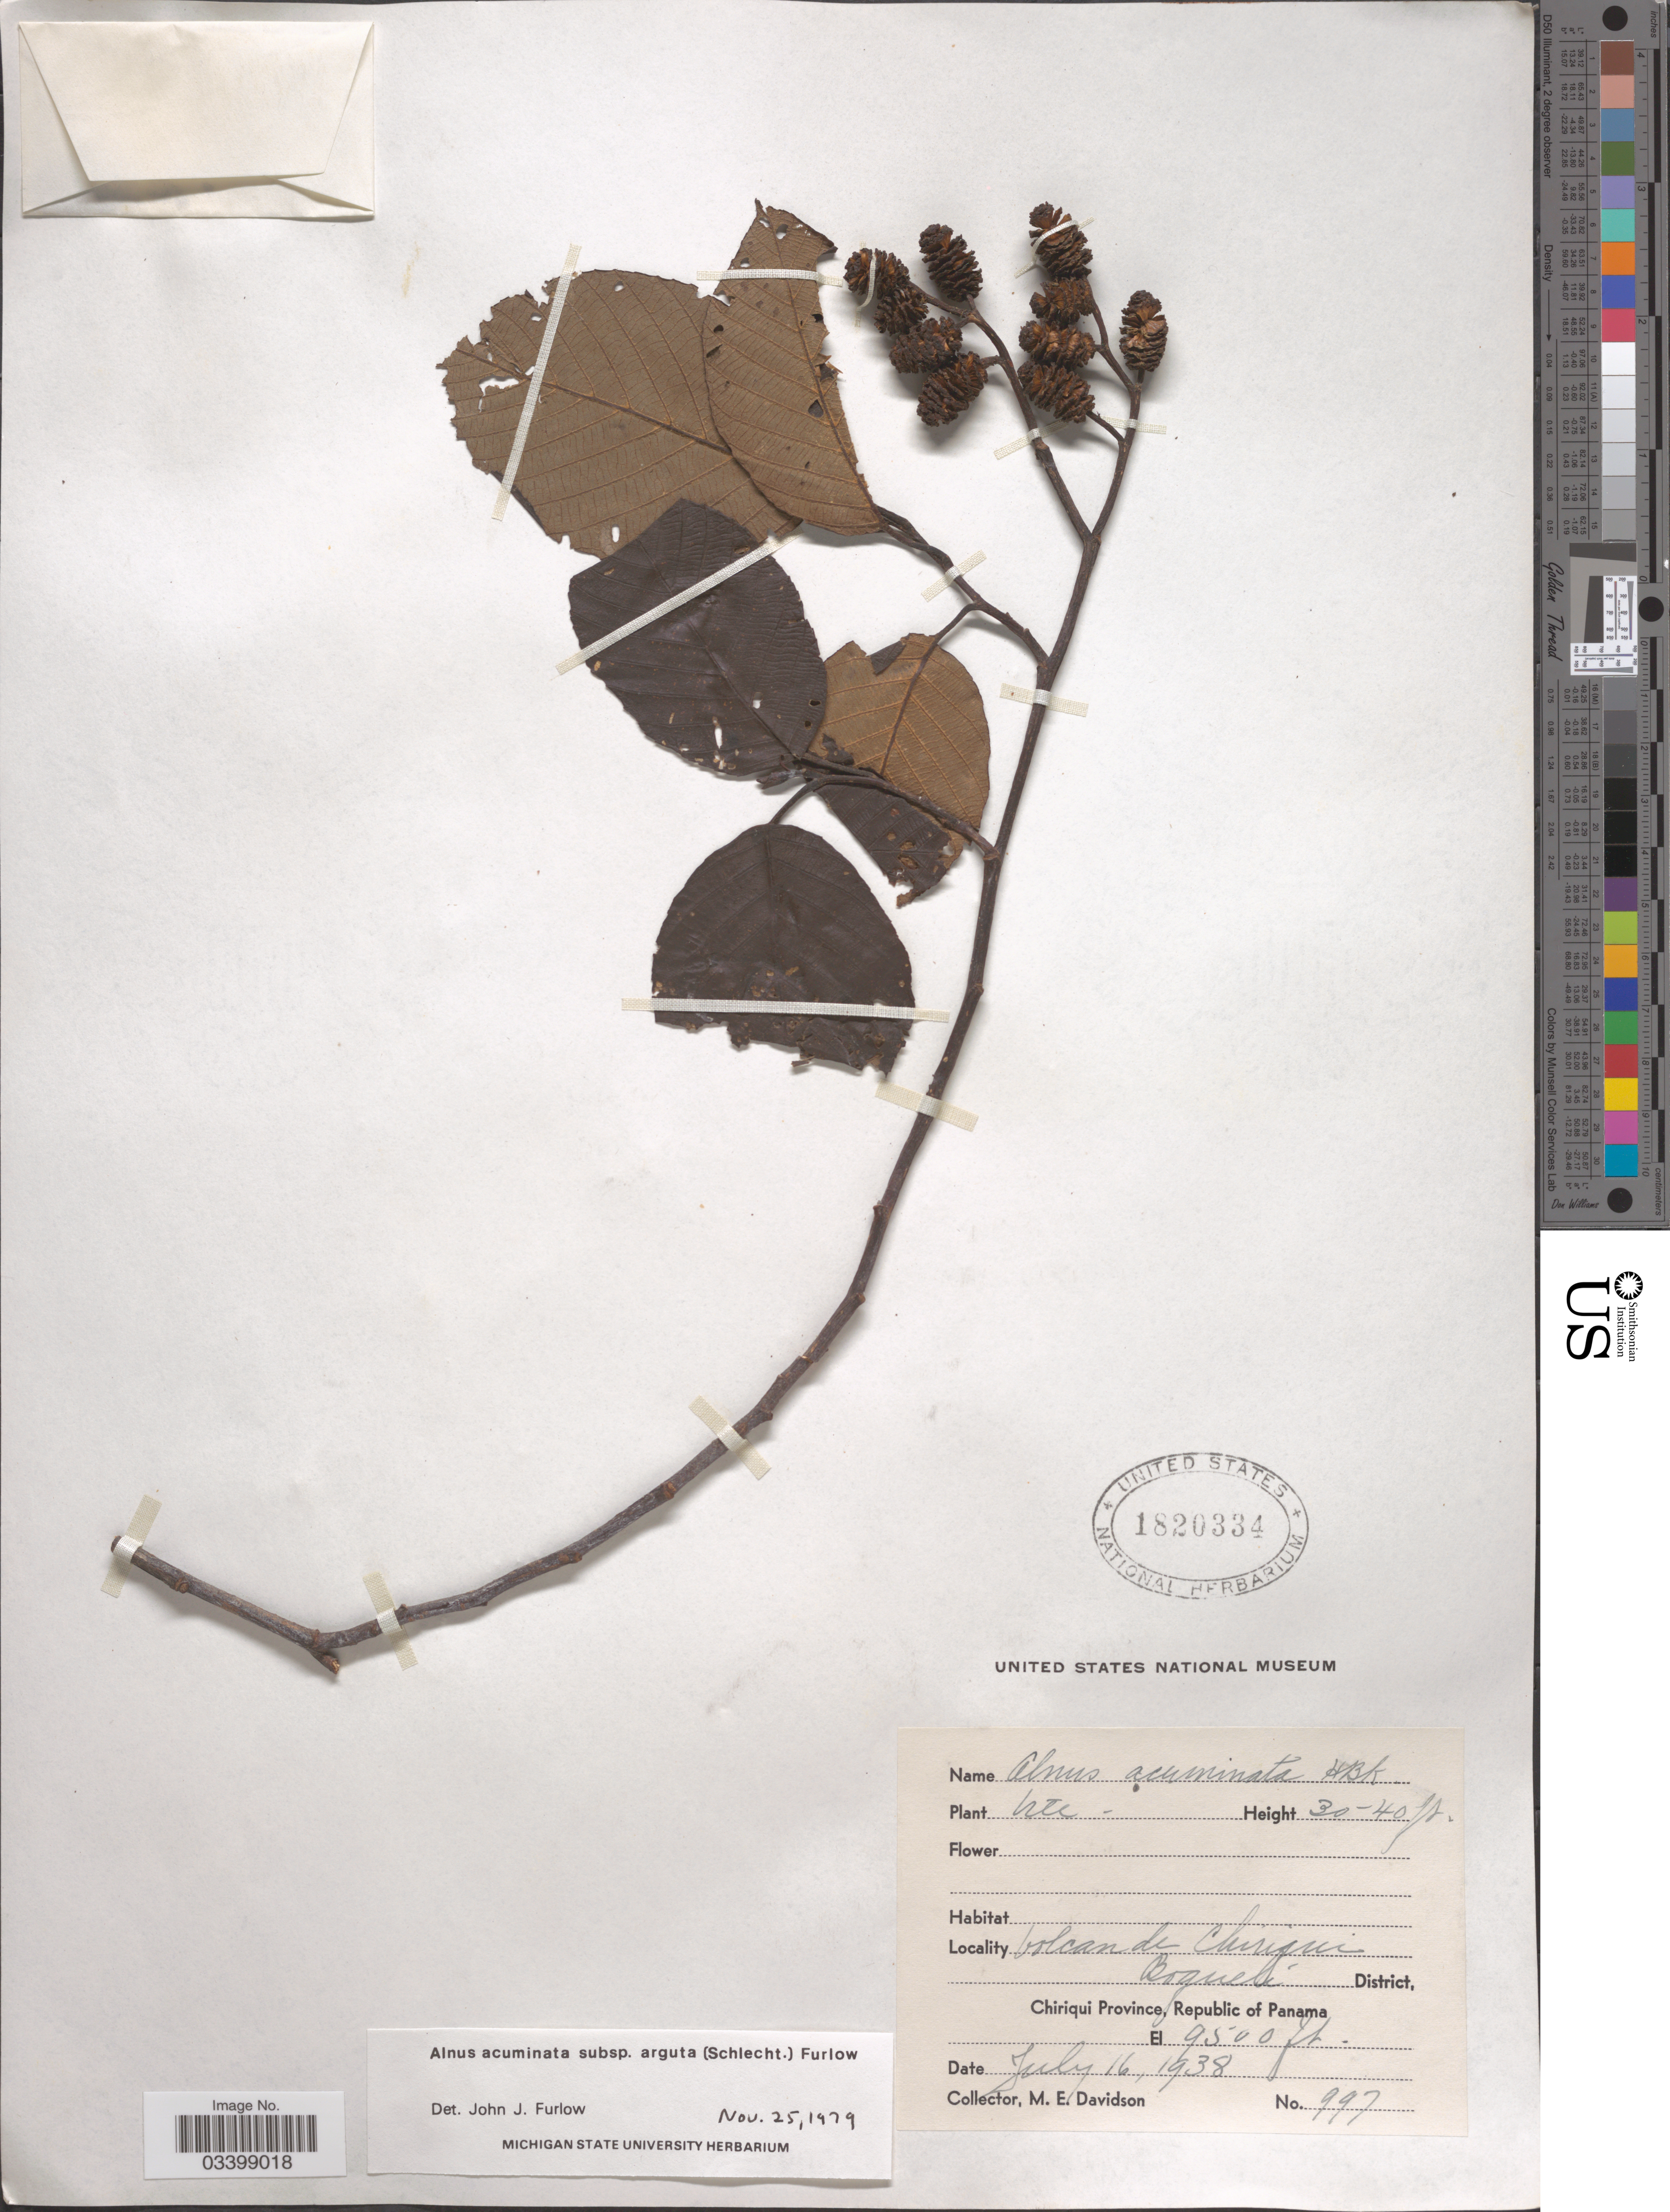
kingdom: Plantae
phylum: Tracheophyta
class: Magnoliopsida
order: Fagales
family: Betulaceae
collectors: M. E. Davidson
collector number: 997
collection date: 1938-07-16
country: Panama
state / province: Chiriqui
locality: Volcan de Chiriqui Bogueté District, Chiriqui Province, Republic of Panama.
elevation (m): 2896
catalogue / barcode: US 1820334